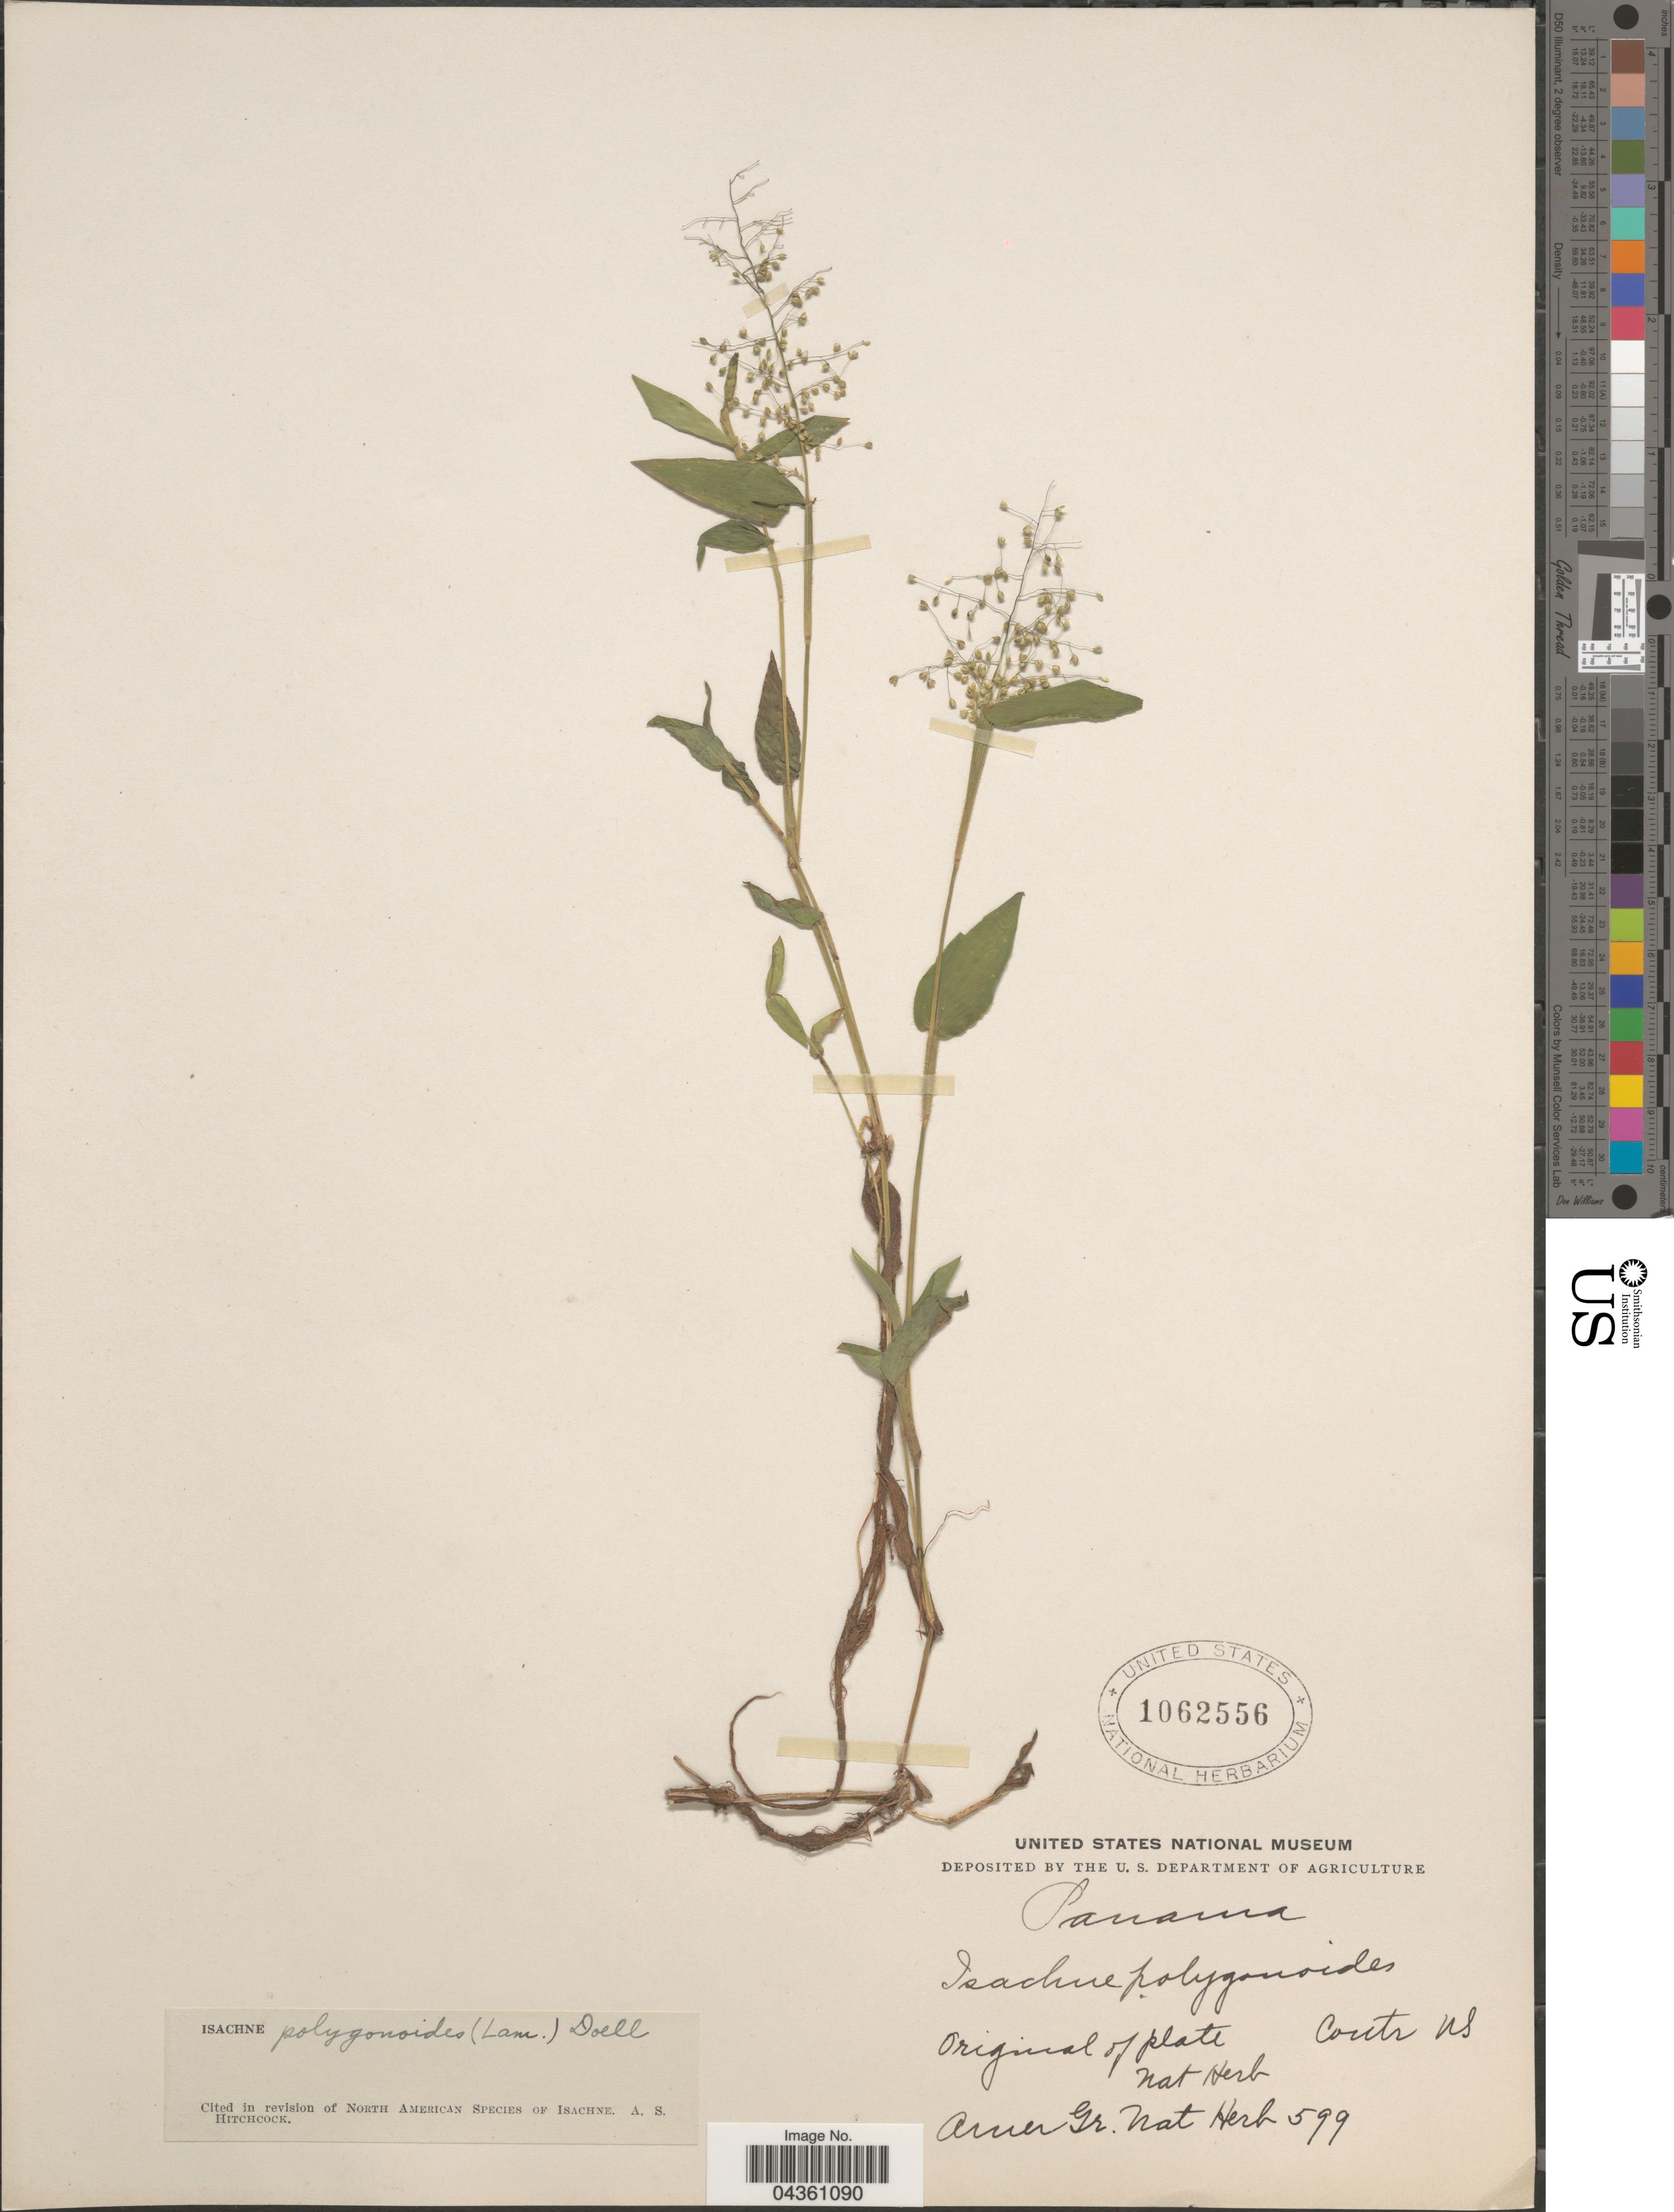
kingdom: Plantae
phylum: Tracheophyta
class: Liliopsida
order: Poales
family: Poaceae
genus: Isachne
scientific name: Isachne polygonoides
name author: (Lam.) Döll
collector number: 599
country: Panama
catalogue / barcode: US 1062556